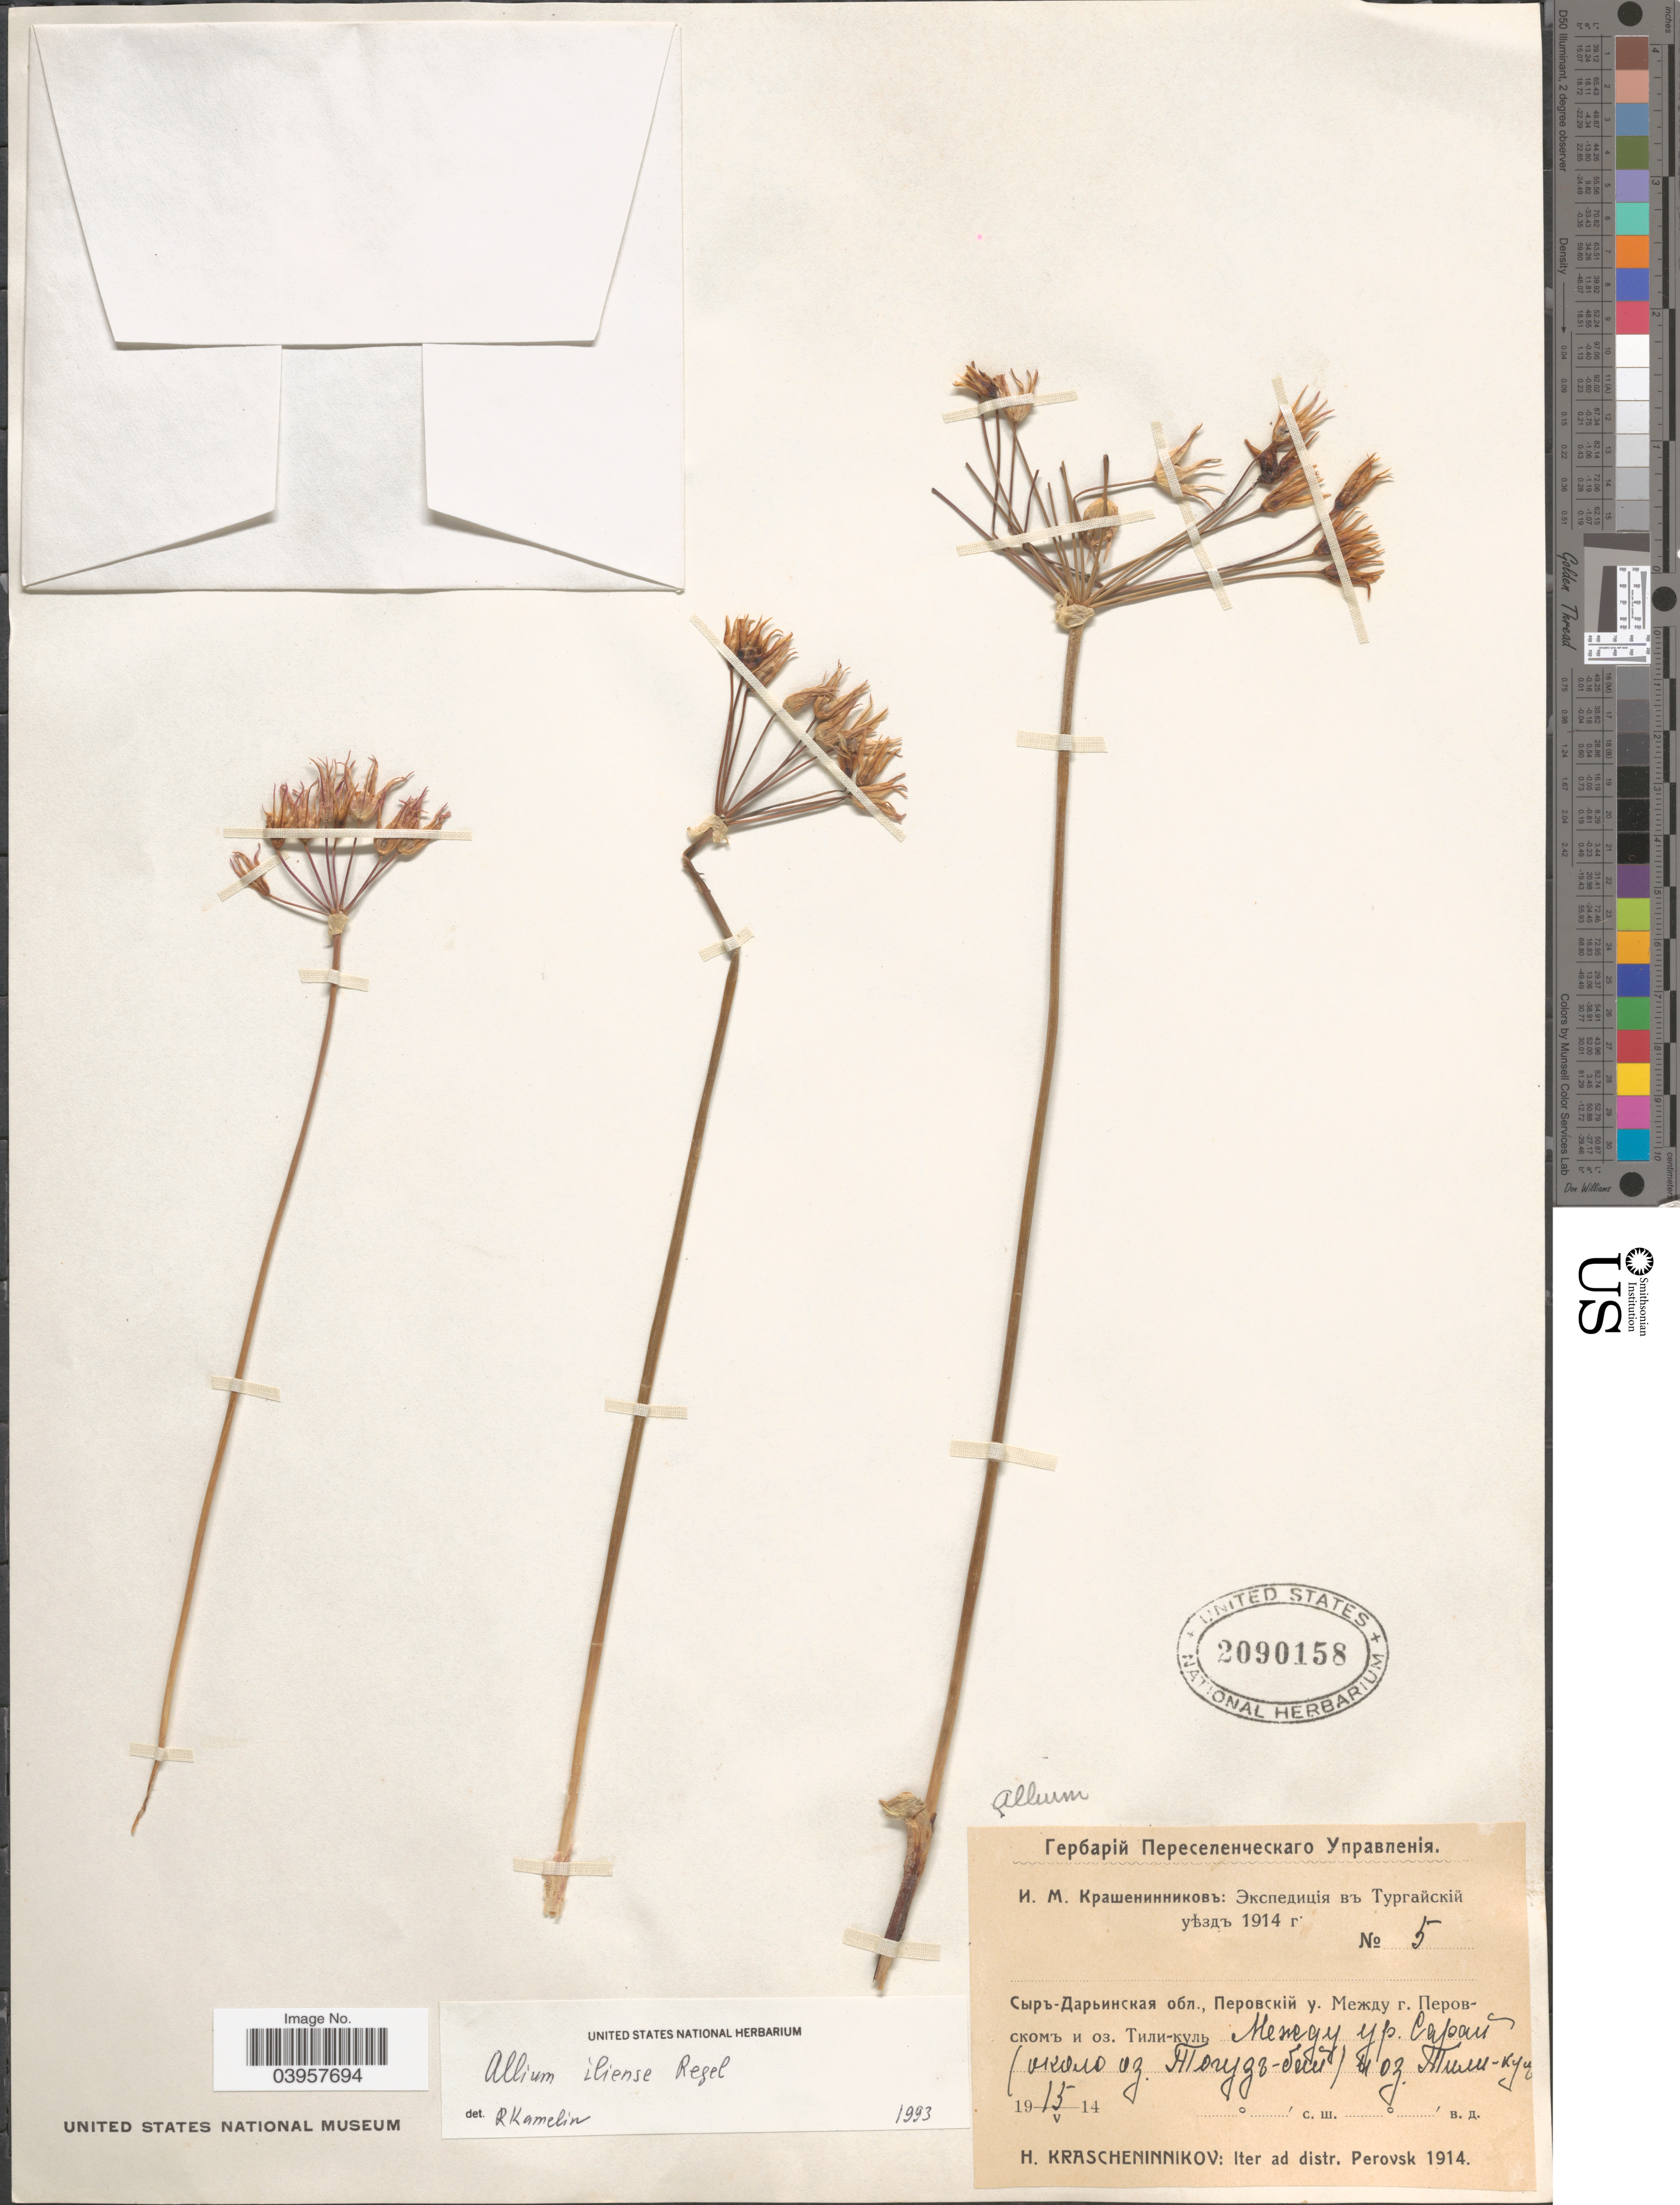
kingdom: Plantae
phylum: Tracheophyta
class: Liliopsida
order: Asparagales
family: Amaryllidaceae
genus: Allium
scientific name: Allium iliense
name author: Regel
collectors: H. Krascheninnikov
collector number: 5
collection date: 1914-05-15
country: Kazakhstan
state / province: Qyzylorda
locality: Between Perovsk city (now Qyzylorda) and lake Tili-Kul, near lake Togus-Bay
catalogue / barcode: US 2090158